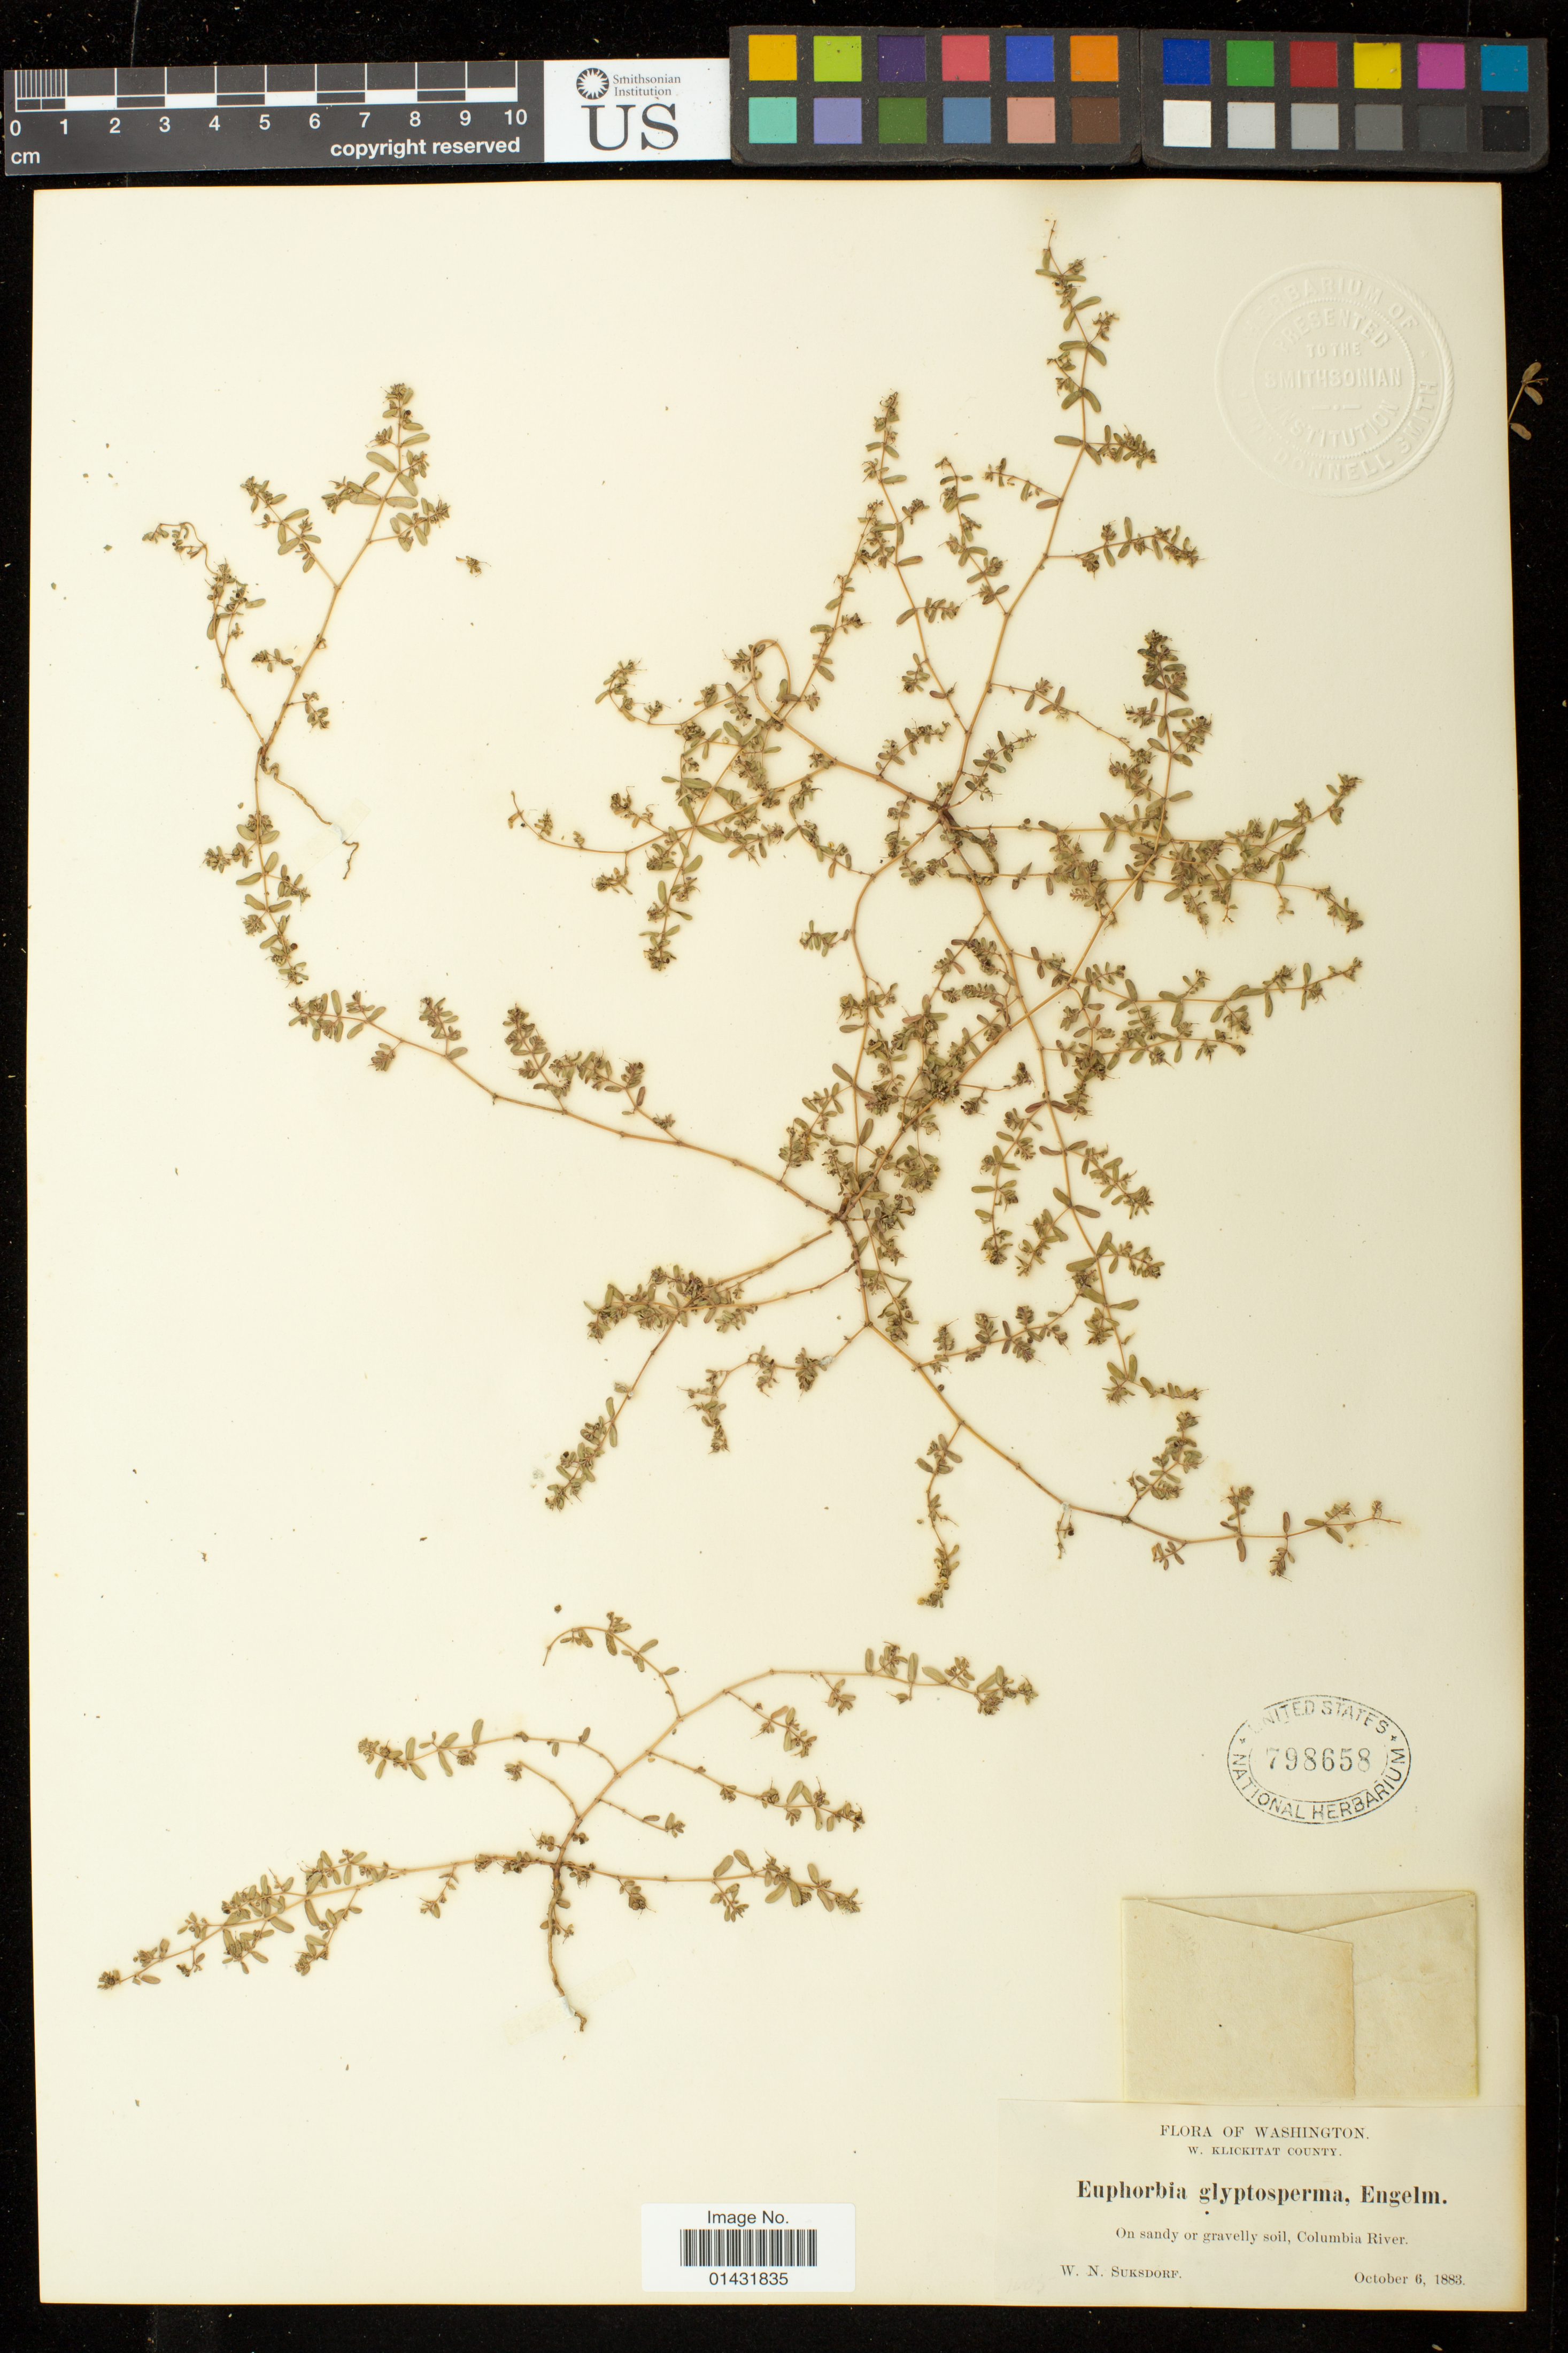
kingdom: Plantae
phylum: Tracheophyta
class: Magnoliopsida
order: Malpighiales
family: Euphorbiaceae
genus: Euphorbia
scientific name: Euphorbia glyptosperma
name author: Engelm.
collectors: W. N. Suksdorf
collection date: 1883-10-06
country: United States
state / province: Washington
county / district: Klickitat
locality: Columbia River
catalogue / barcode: US 798658